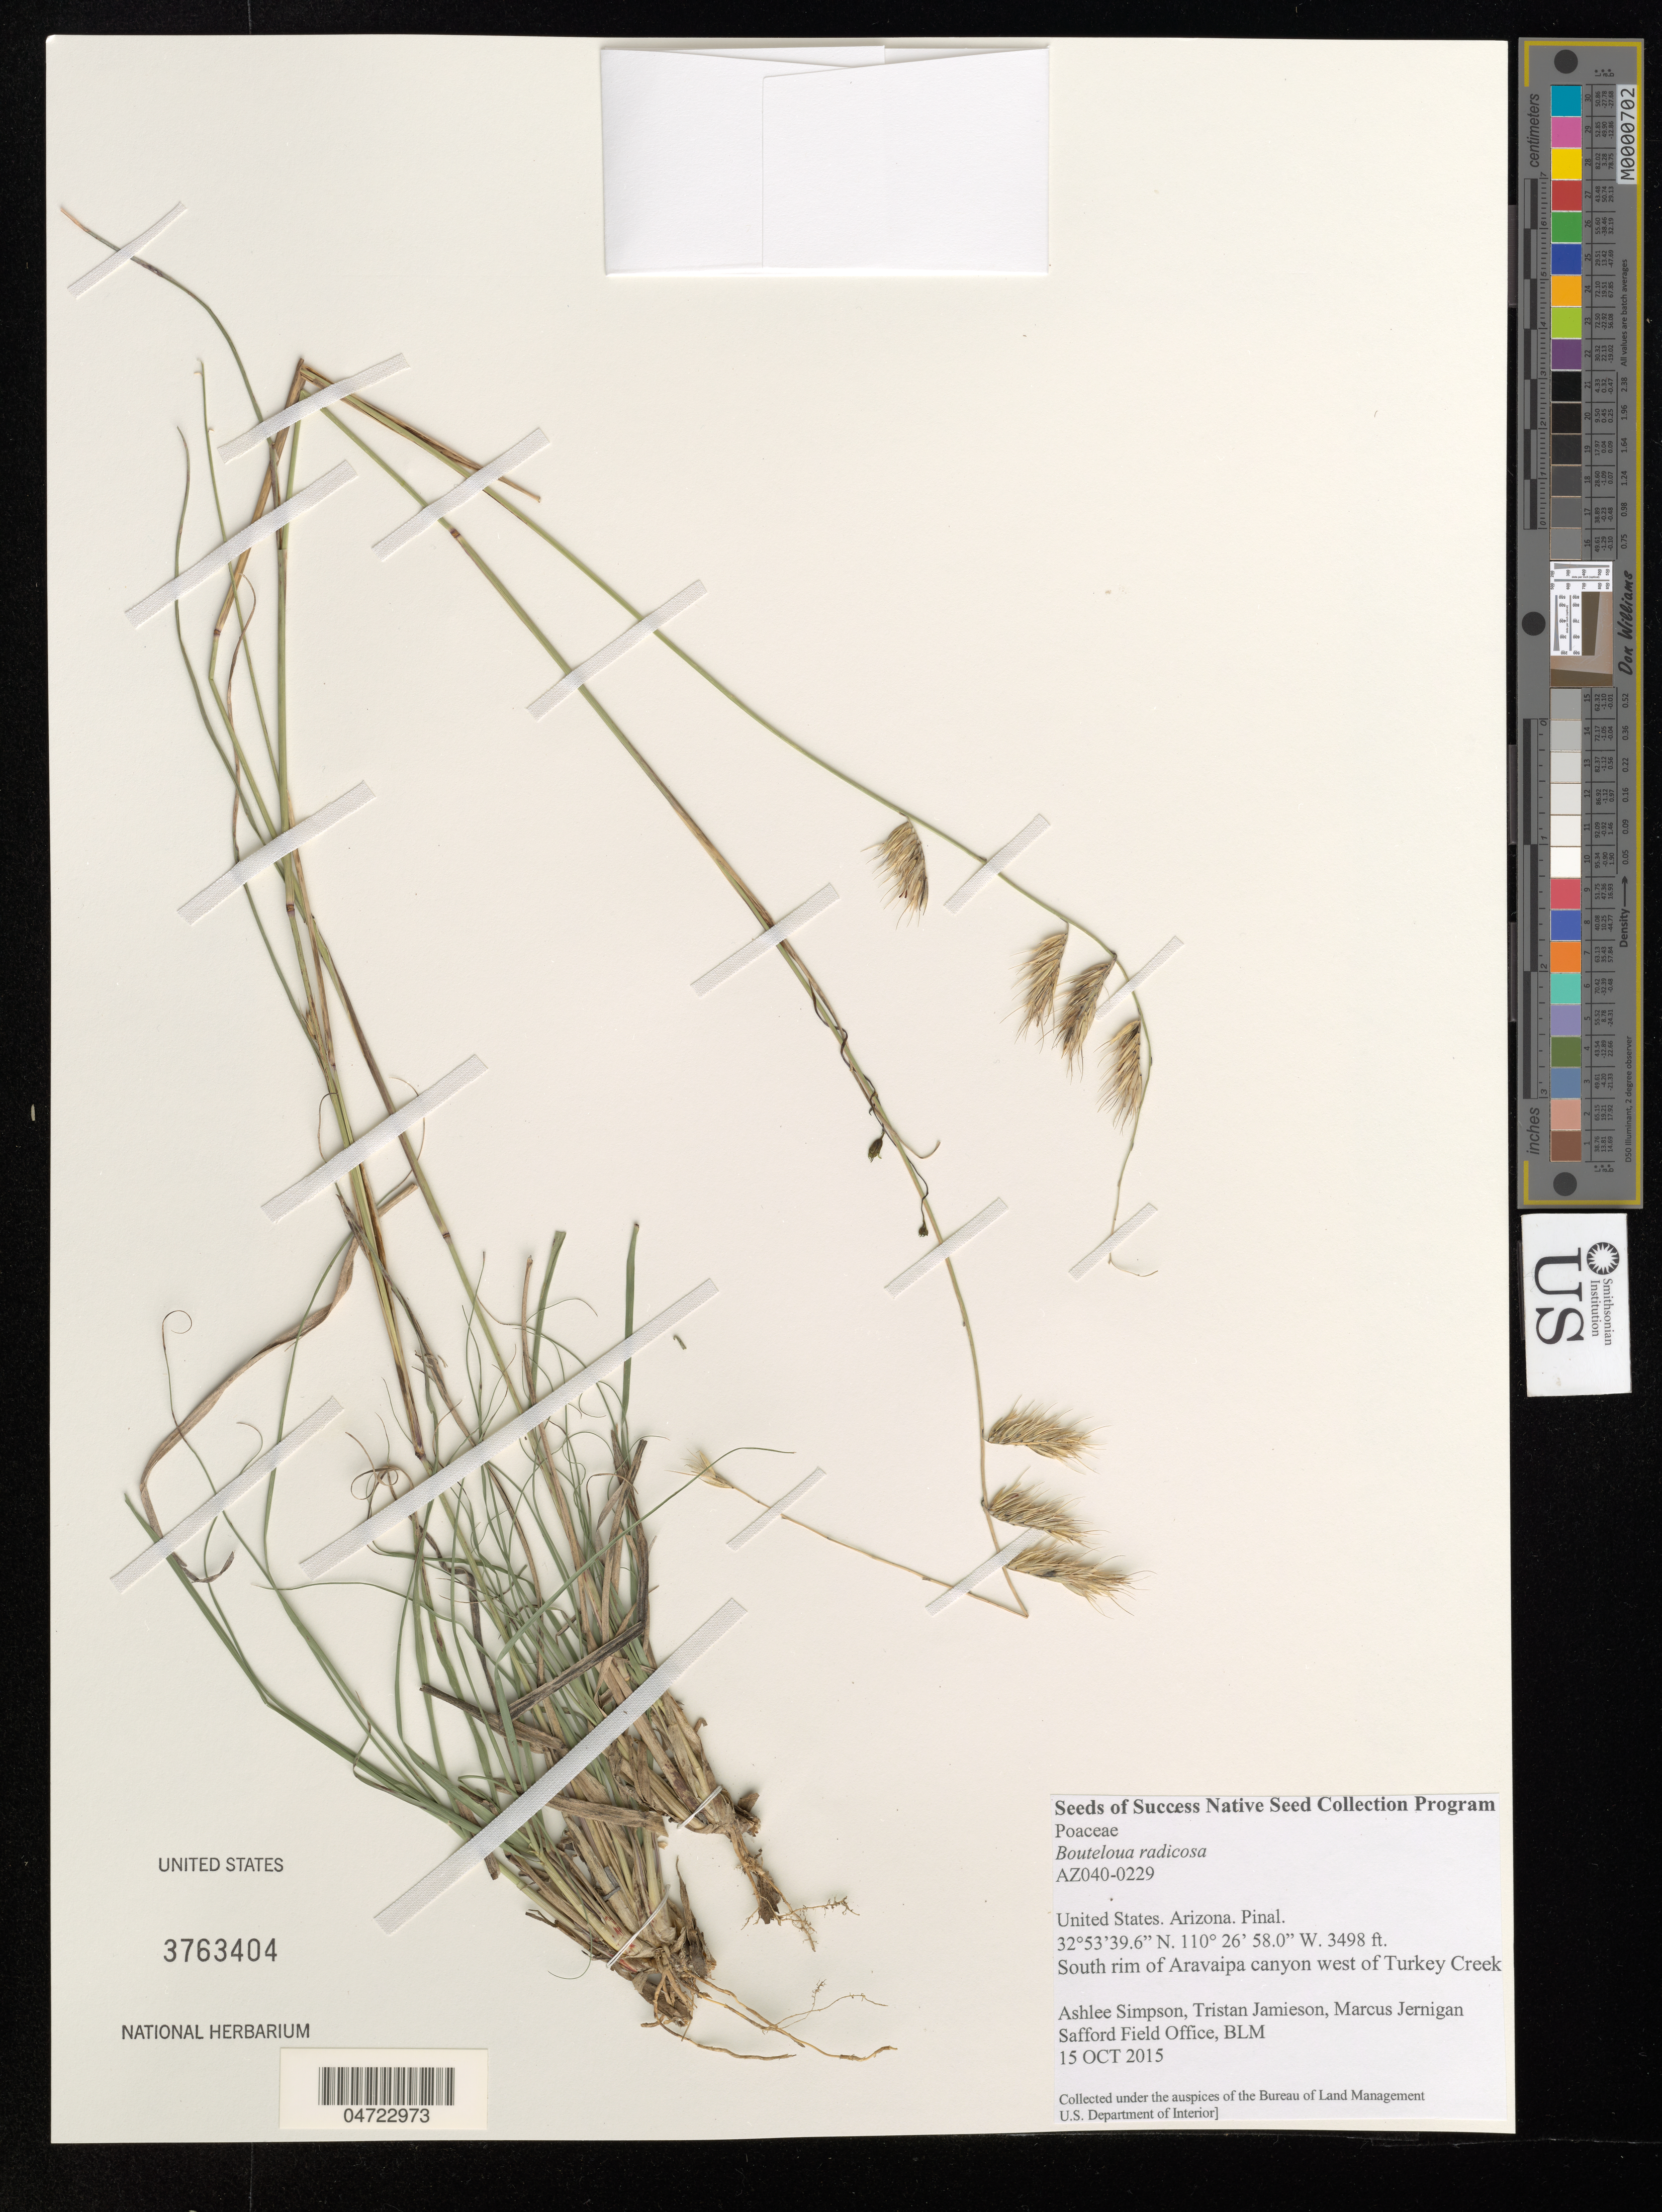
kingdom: Plantae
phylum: Tracheophyta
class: Liliopsida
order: Poales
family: Poaceae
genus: Bouteloua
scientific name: Bouteloua radicosa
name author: (E. Fourn.) Griffiths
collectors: A. Simpson, T. Jamieson & M. Jernigan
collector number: AZ040-0229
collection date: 2015-10-15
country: United States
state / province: Arizona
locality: Pinal. South rim of Aravaipa canyon west of Turkey Creek.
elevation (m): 1066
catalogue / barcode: US 3763404